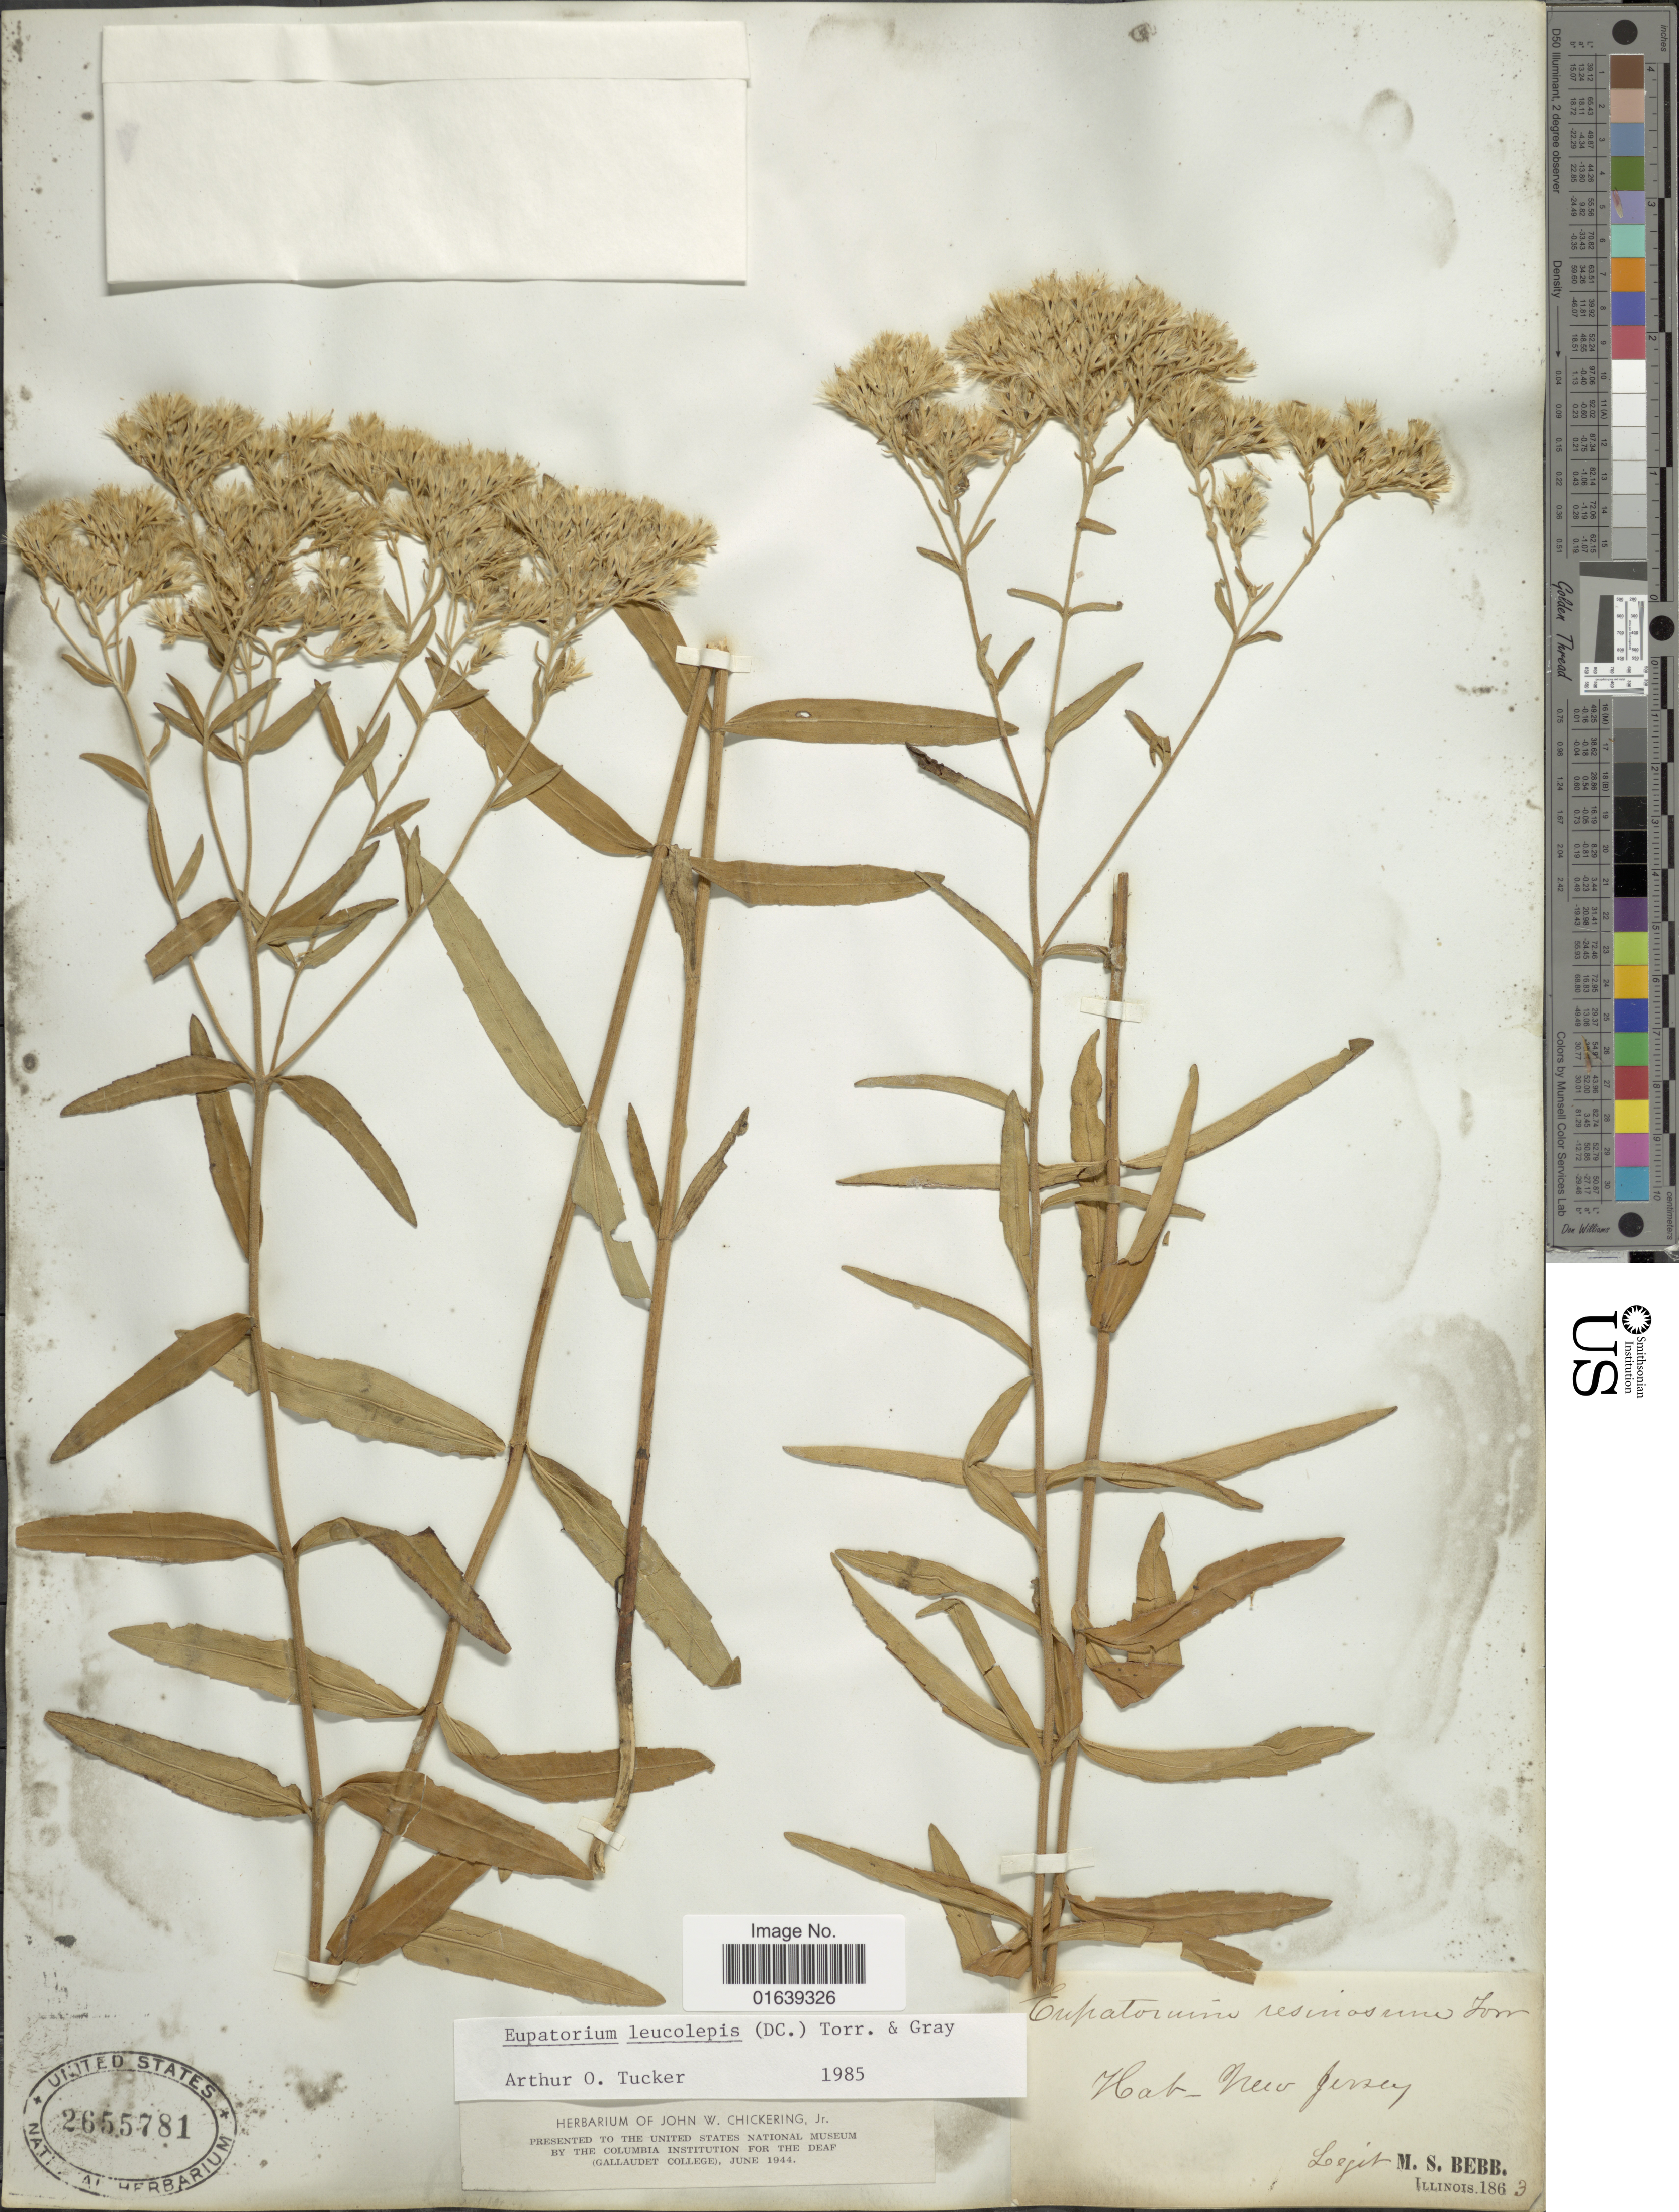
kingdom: Plantae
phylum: Tracheophyta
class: Magnoliopsida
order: Asterales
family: Asteraceae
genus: Eupatorium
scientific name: Eupatorium leucolepis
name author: (DC.) Torr. & A. Gray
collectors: M. Bebb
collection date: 1863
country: United States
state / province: New Jersey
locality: Hab. New Jersey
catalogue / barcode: US 2655781